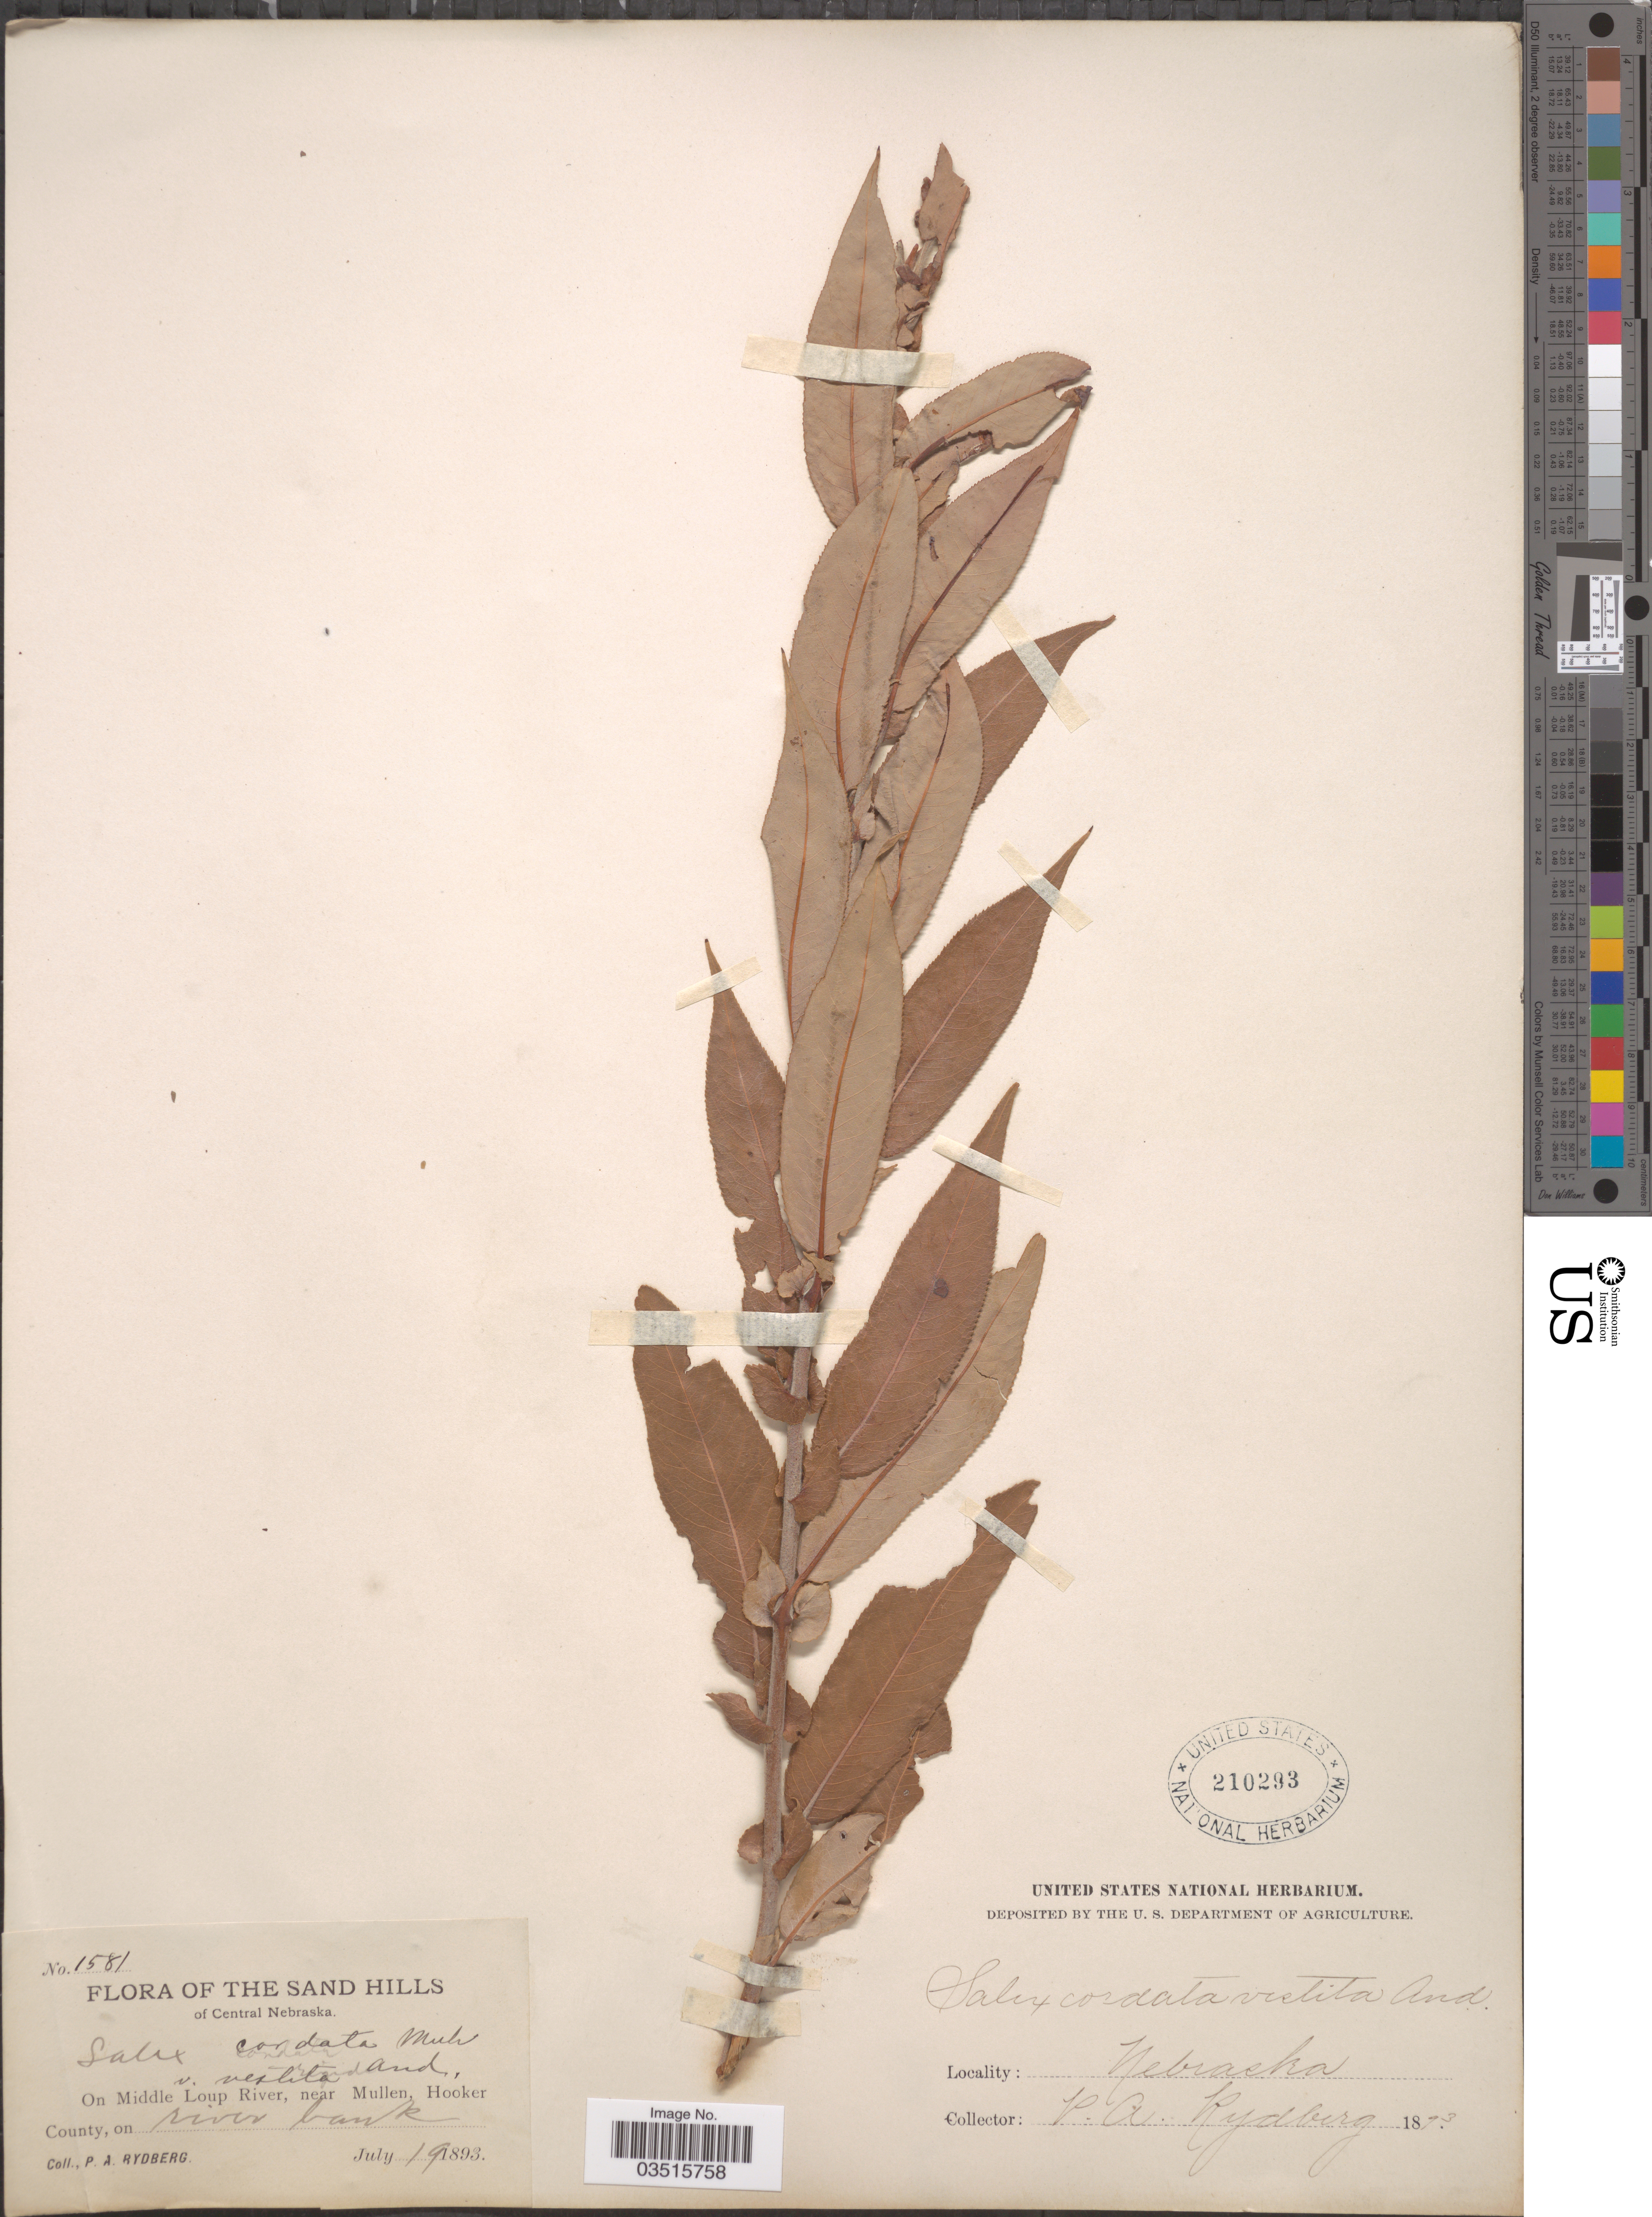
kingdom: Plantae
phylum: Tracheophyta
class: Magnoliopsida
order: Malpighiales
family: Salicaceae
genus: Salix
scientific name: Salix missouriensis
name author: Bebb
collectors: P. A. Rydberg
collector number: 1581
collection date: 1893-07-19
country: United States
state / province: Nebraska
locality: The Sand Hills. Central Nebraska. On Middle Loup River, near Mullen, Hooker County, on river bank.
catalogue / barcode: US 210293